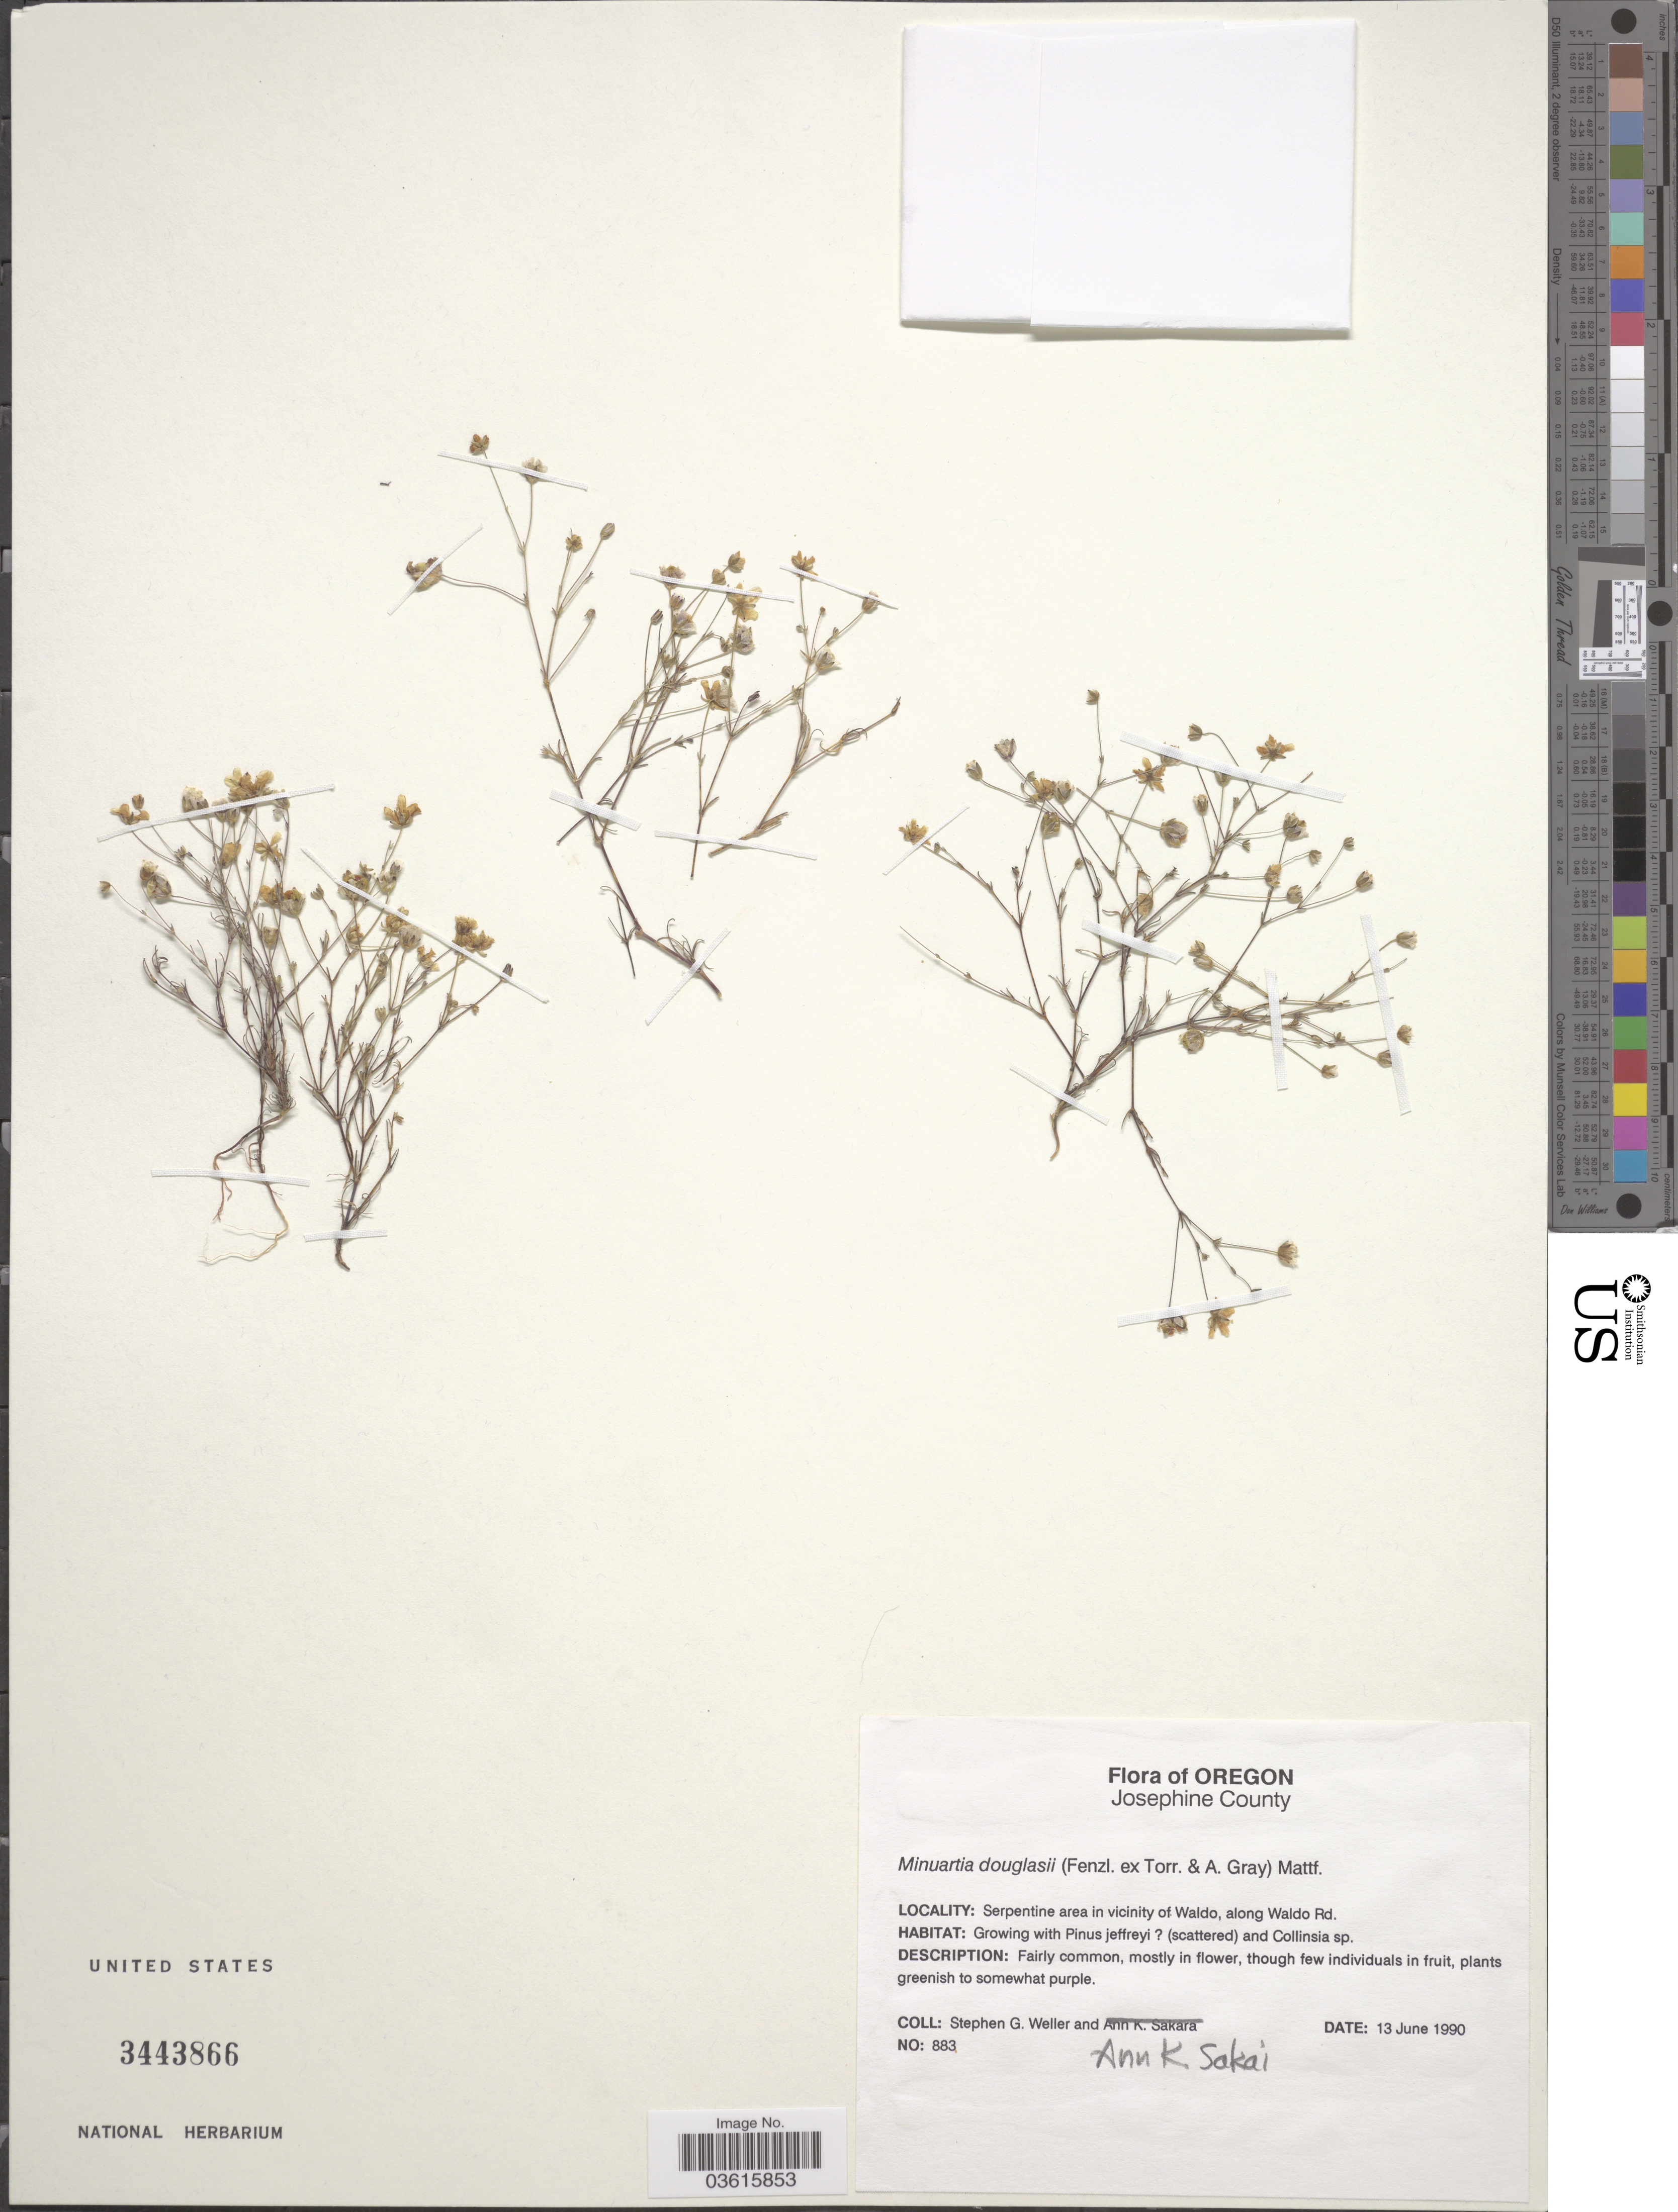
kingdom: Plantae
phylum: Tracheophyta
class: Magnoliopsida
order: Caryophyllales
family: Caryophyllaceae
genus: Minuartia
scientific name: Minuartia douglasii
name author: Mattf.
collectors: S. G. Weller & A. Sakai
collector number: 883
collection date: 1990-06-13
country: United States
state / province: Oregon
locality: Josephine County. Serpentine area in vicinity of Waldo, along Waldo Rd.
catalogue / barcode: US 3443866